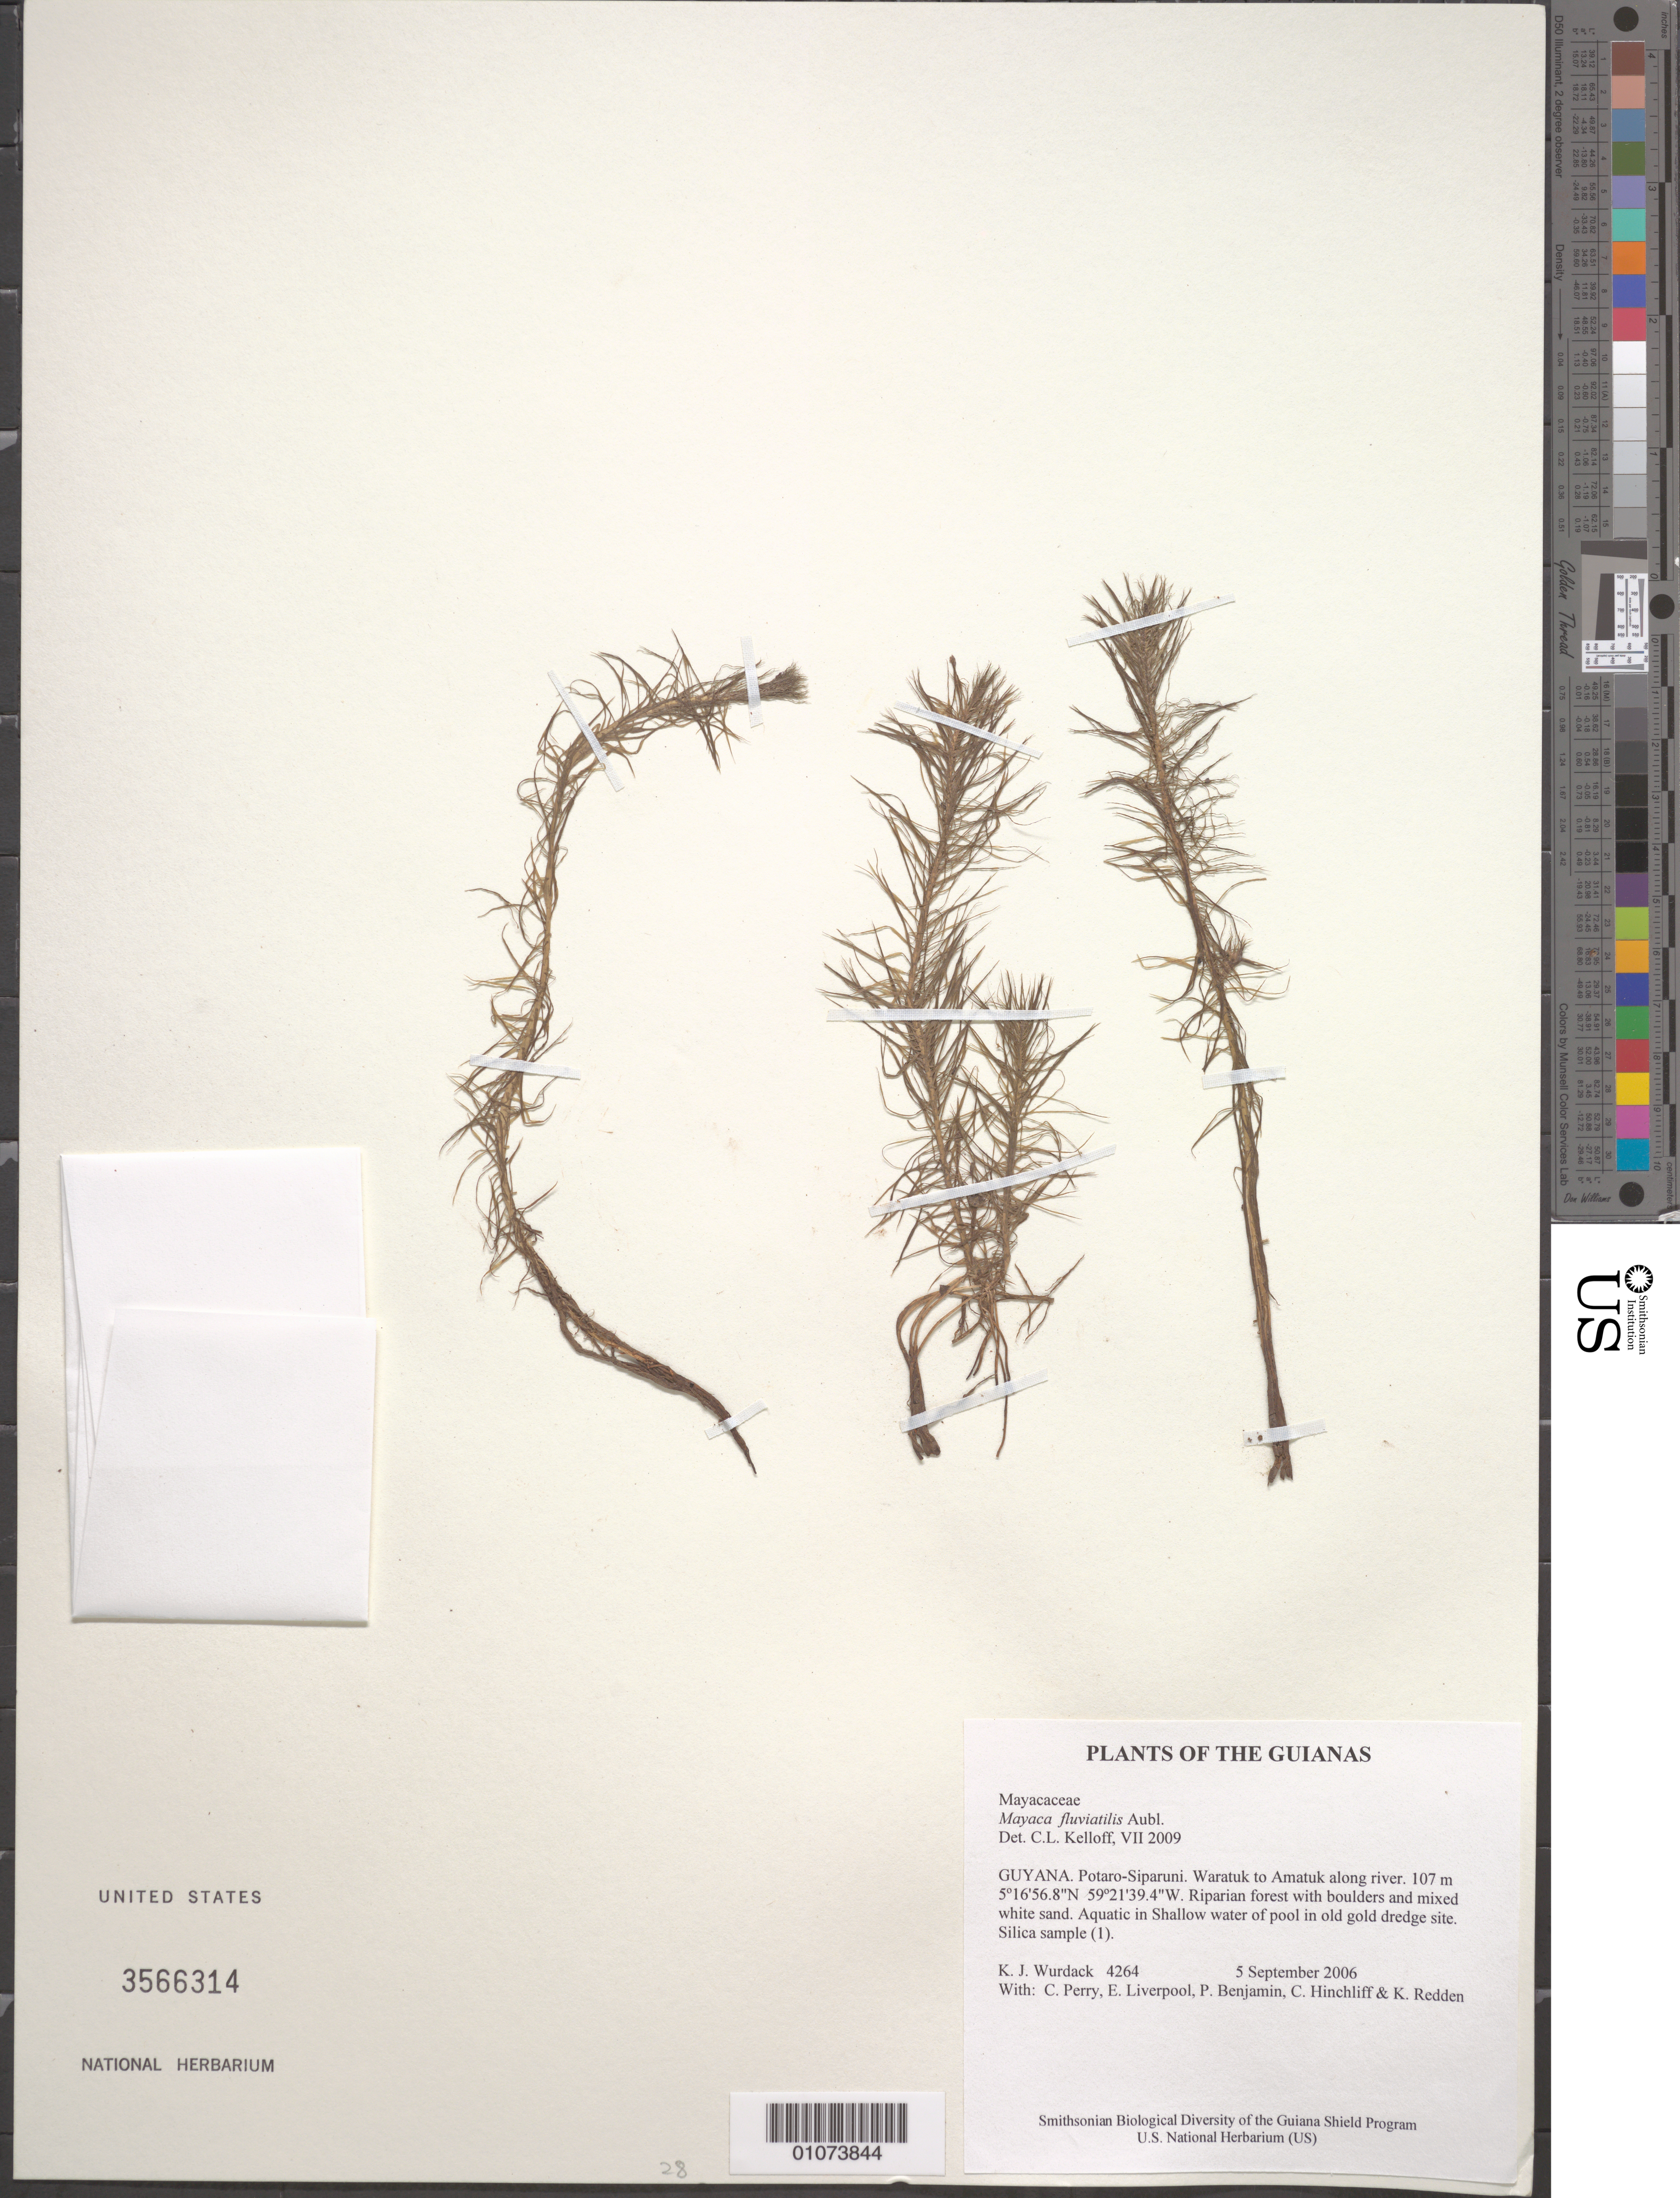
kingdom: Plantae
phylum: Tracheophyta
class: Liliopsida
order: Poales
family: Mayacaceae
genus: Mayaca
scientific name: Mayaca fluviatilis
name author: Aubl.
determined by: Kelloff, Carol L., (US), Smithsonian Institution - National Museum of Natural History (UNITED STATES)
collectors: K. Wurdack, C. Perry, E. Liverpool, P. Benjamin, C. E. Hinchliff & K. M. Redden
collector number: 4264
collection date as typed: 5 September 2006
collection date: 2006-09-05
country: Guyana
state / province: Potaro-Siparuni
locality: Waratuk to Amatuk along river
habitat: Riparian forest with boulders and mixed white sand.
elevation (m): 107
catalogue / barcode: US 3566314